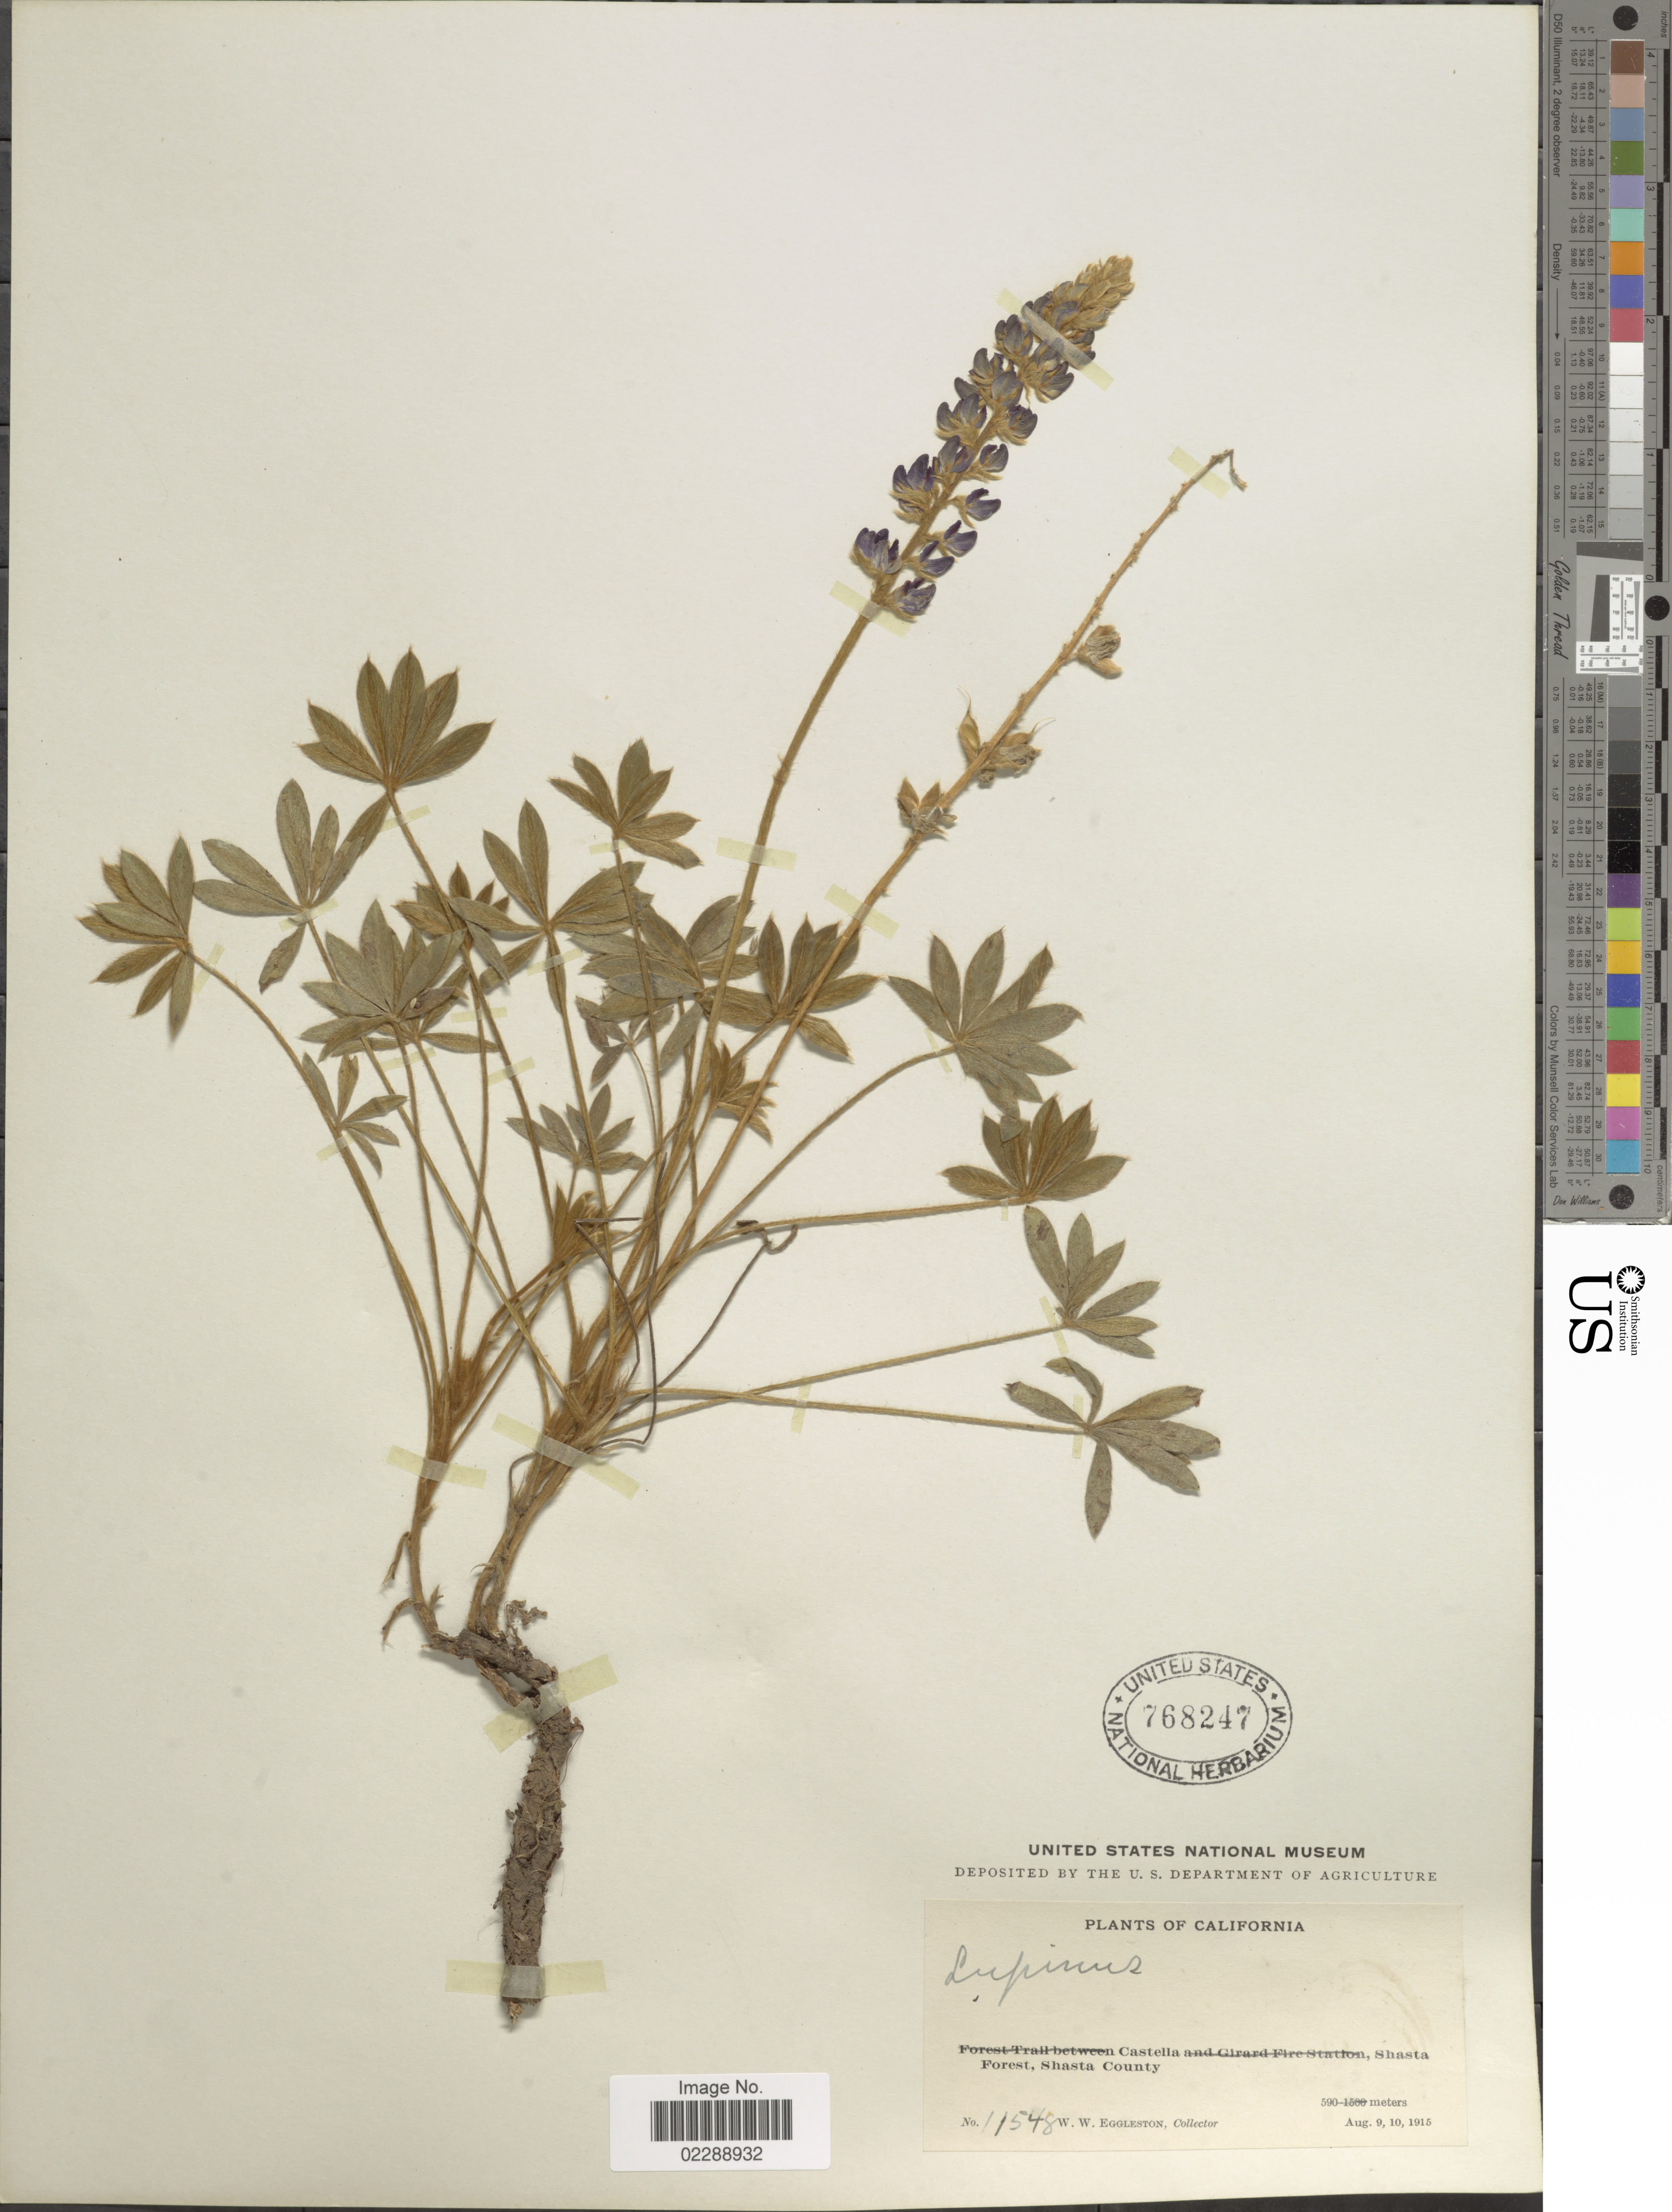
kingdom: Plantae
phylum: Tracheophyta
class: Magnoliopsida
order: Fabales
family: Fabaceae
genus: Lupinus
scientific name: Lupinus sp.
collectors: W. W. Eggleston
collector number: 11548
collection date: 1915-08-09/1915-08-10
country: United States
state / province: California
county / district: Shasta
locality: Castella, Shasta Forest, Shasta County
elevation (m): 590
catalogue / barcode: US 768247